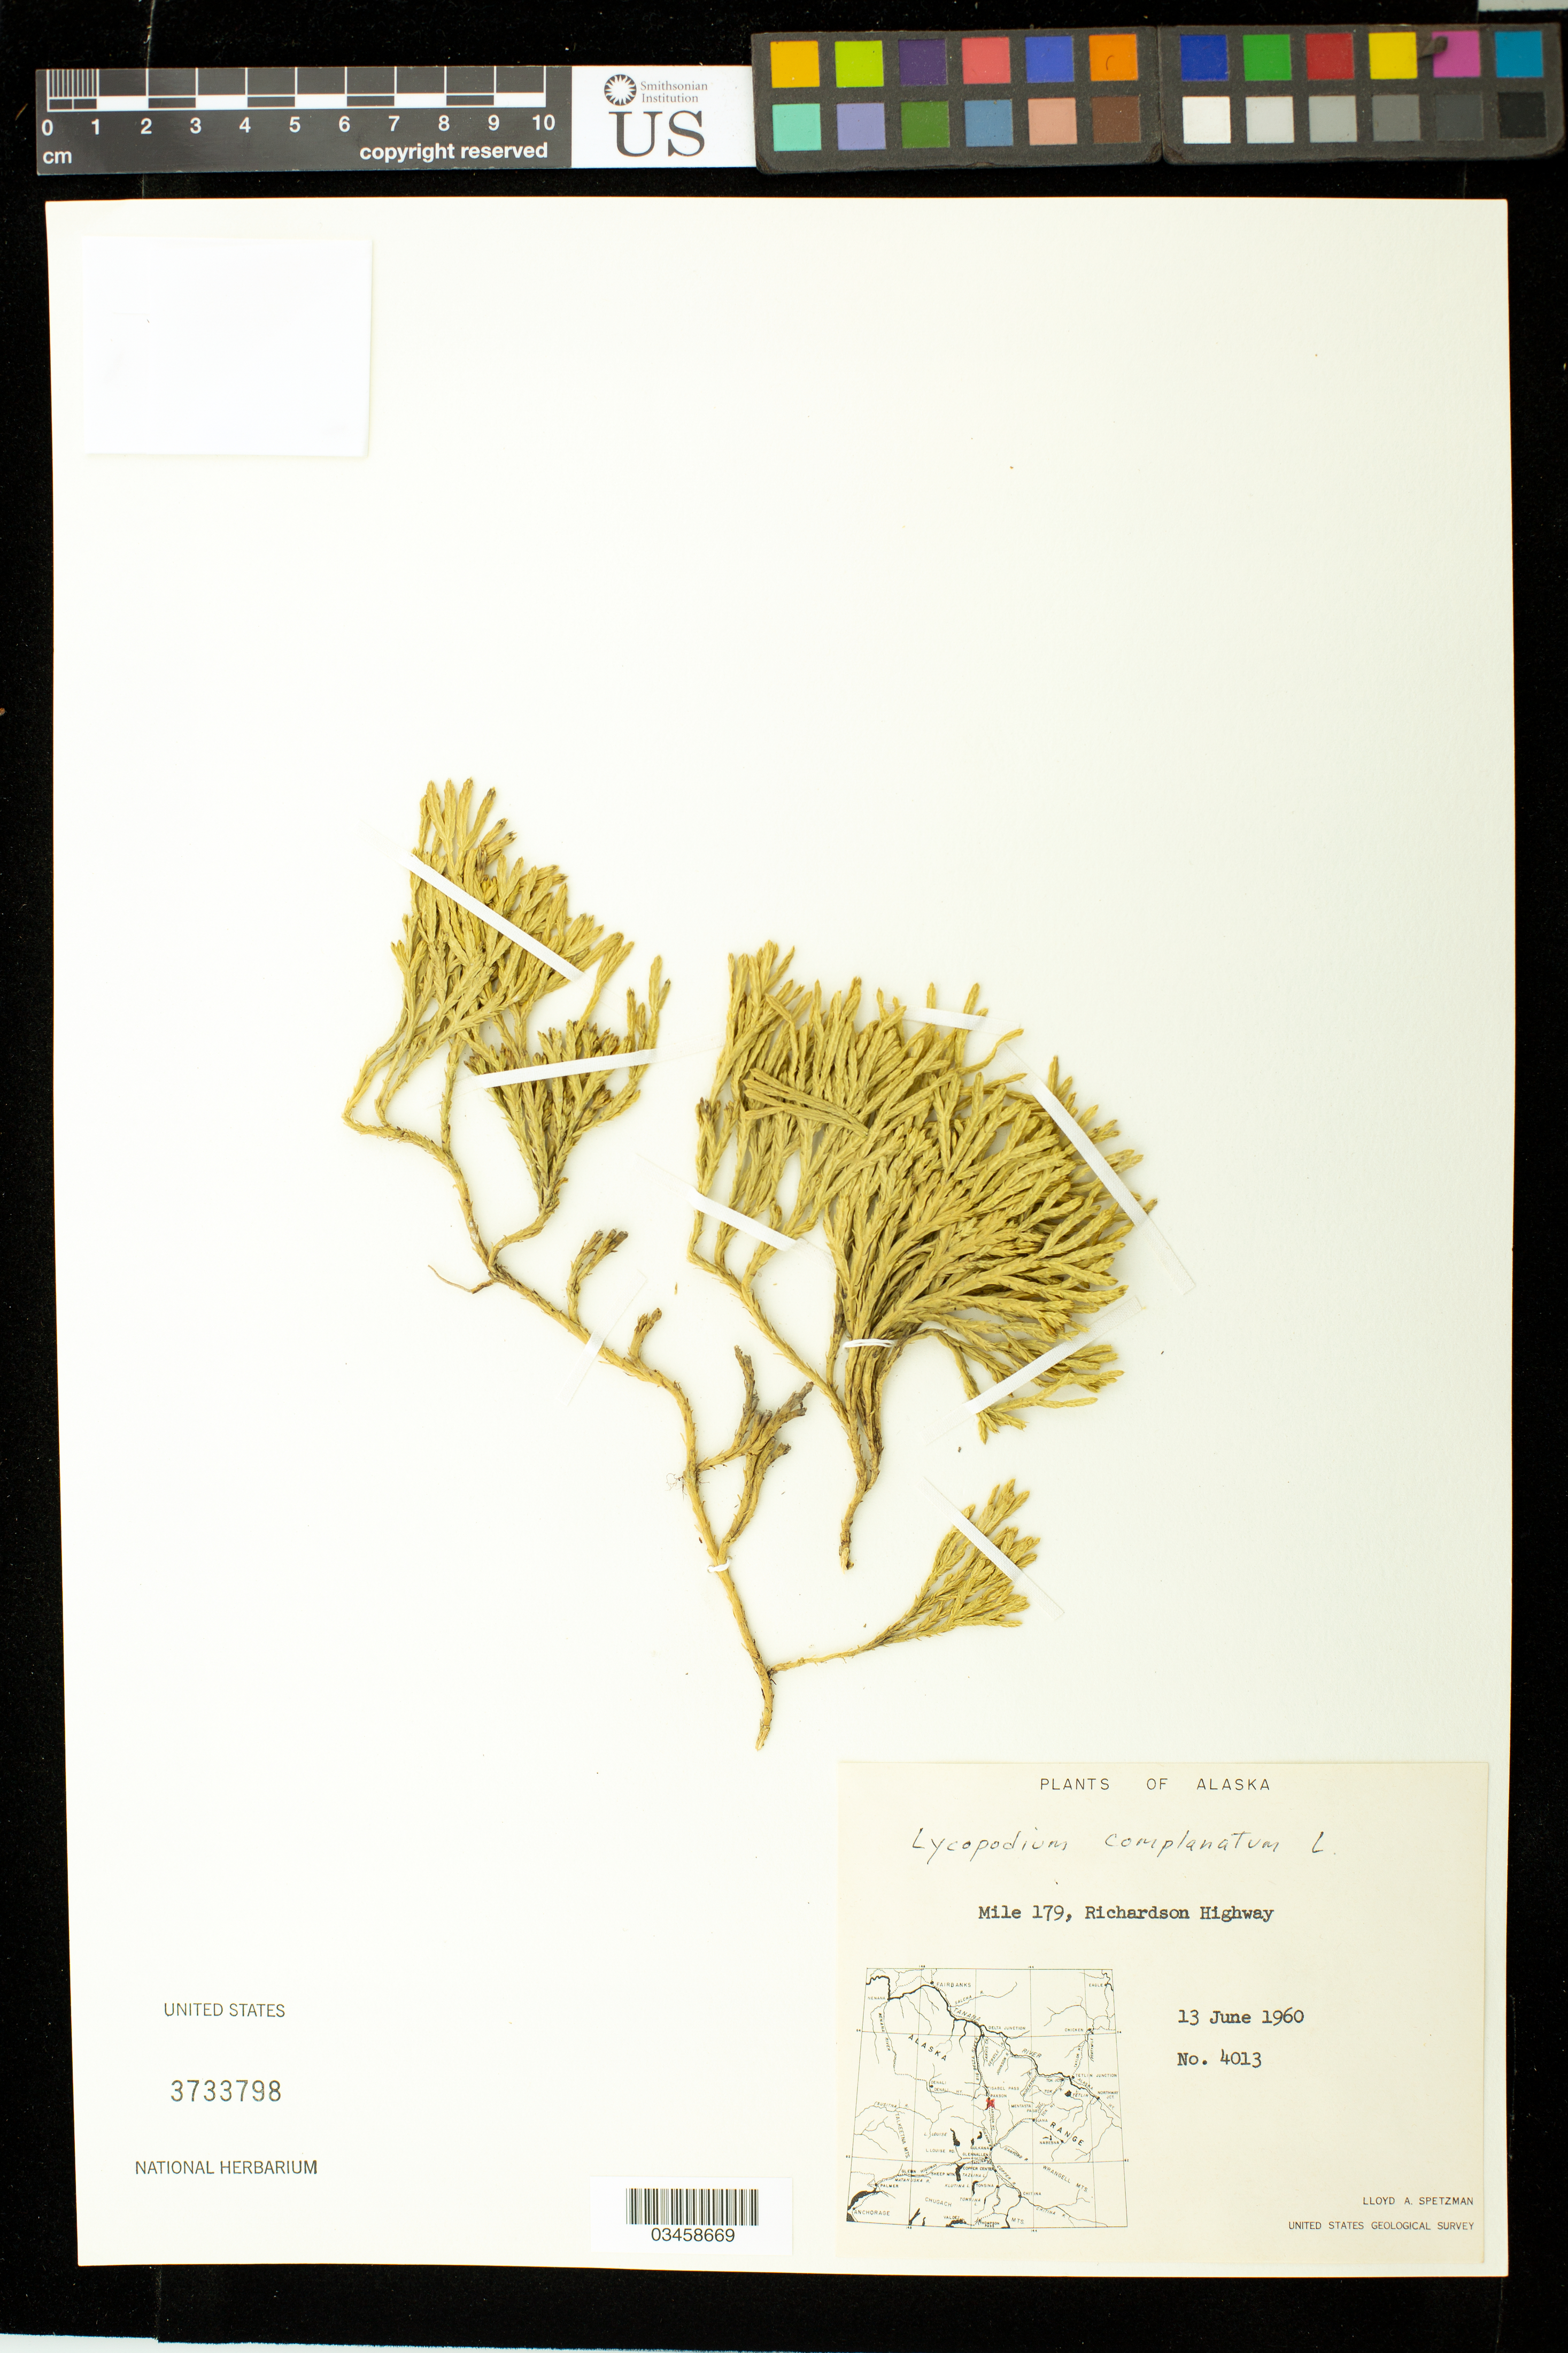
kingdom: Plantae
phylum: Tracheophyta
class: Lycopodiopsida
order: Lycopodiales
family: Lycopodiaceae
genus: Diphasiastrum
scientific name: Diphasiastrum complanatum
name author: (L.) Holub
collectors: L. Spetzman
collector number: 4013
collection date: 1960-06-13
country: United States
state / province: Alaska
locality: Mile 179, Richardson Highway.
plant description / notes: OR # 231032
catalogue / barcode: US 3733798